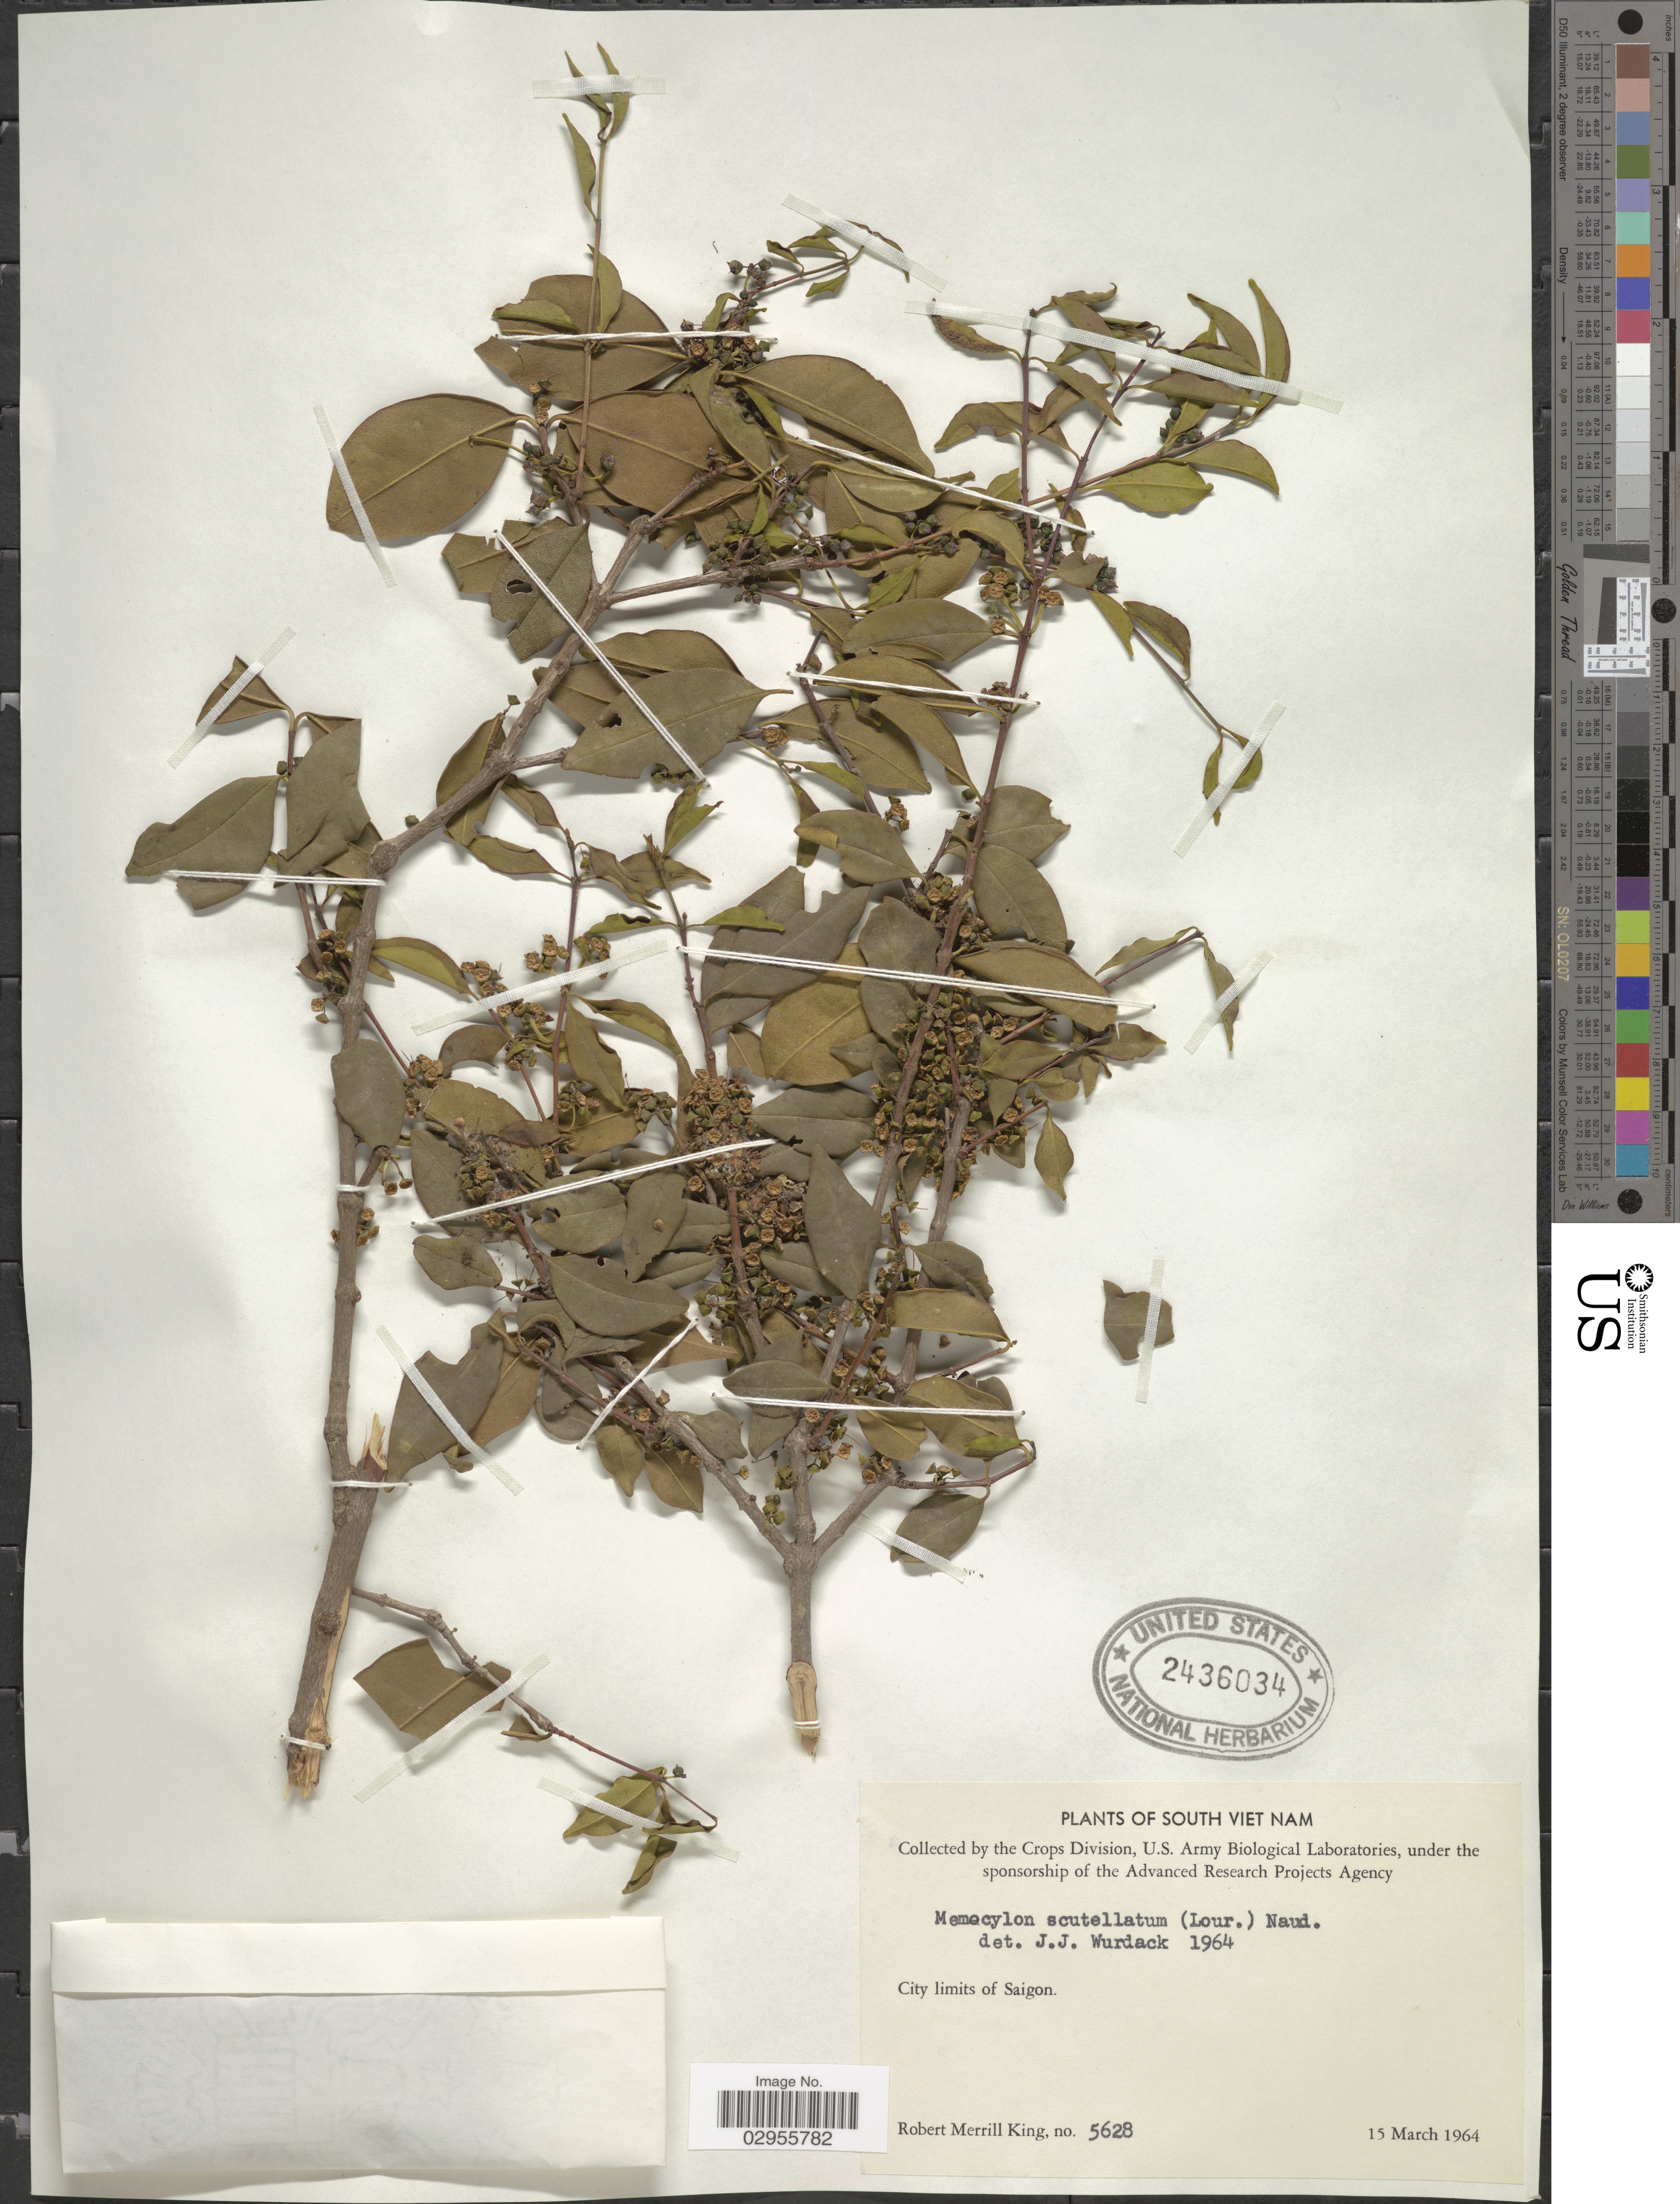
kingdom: Plantae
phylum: Tracheophyta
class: Magnoliopsida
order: Myrtales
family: Melastomataceae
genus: Memecylon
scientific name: Memecylon scutellatum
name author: (Lour.) Hook. & Arn.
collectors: R. M. King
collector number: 5628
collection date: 1964-03-15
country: Vietnam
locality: South Vietnam. City limits of Saigon.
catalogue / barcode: US 2436034